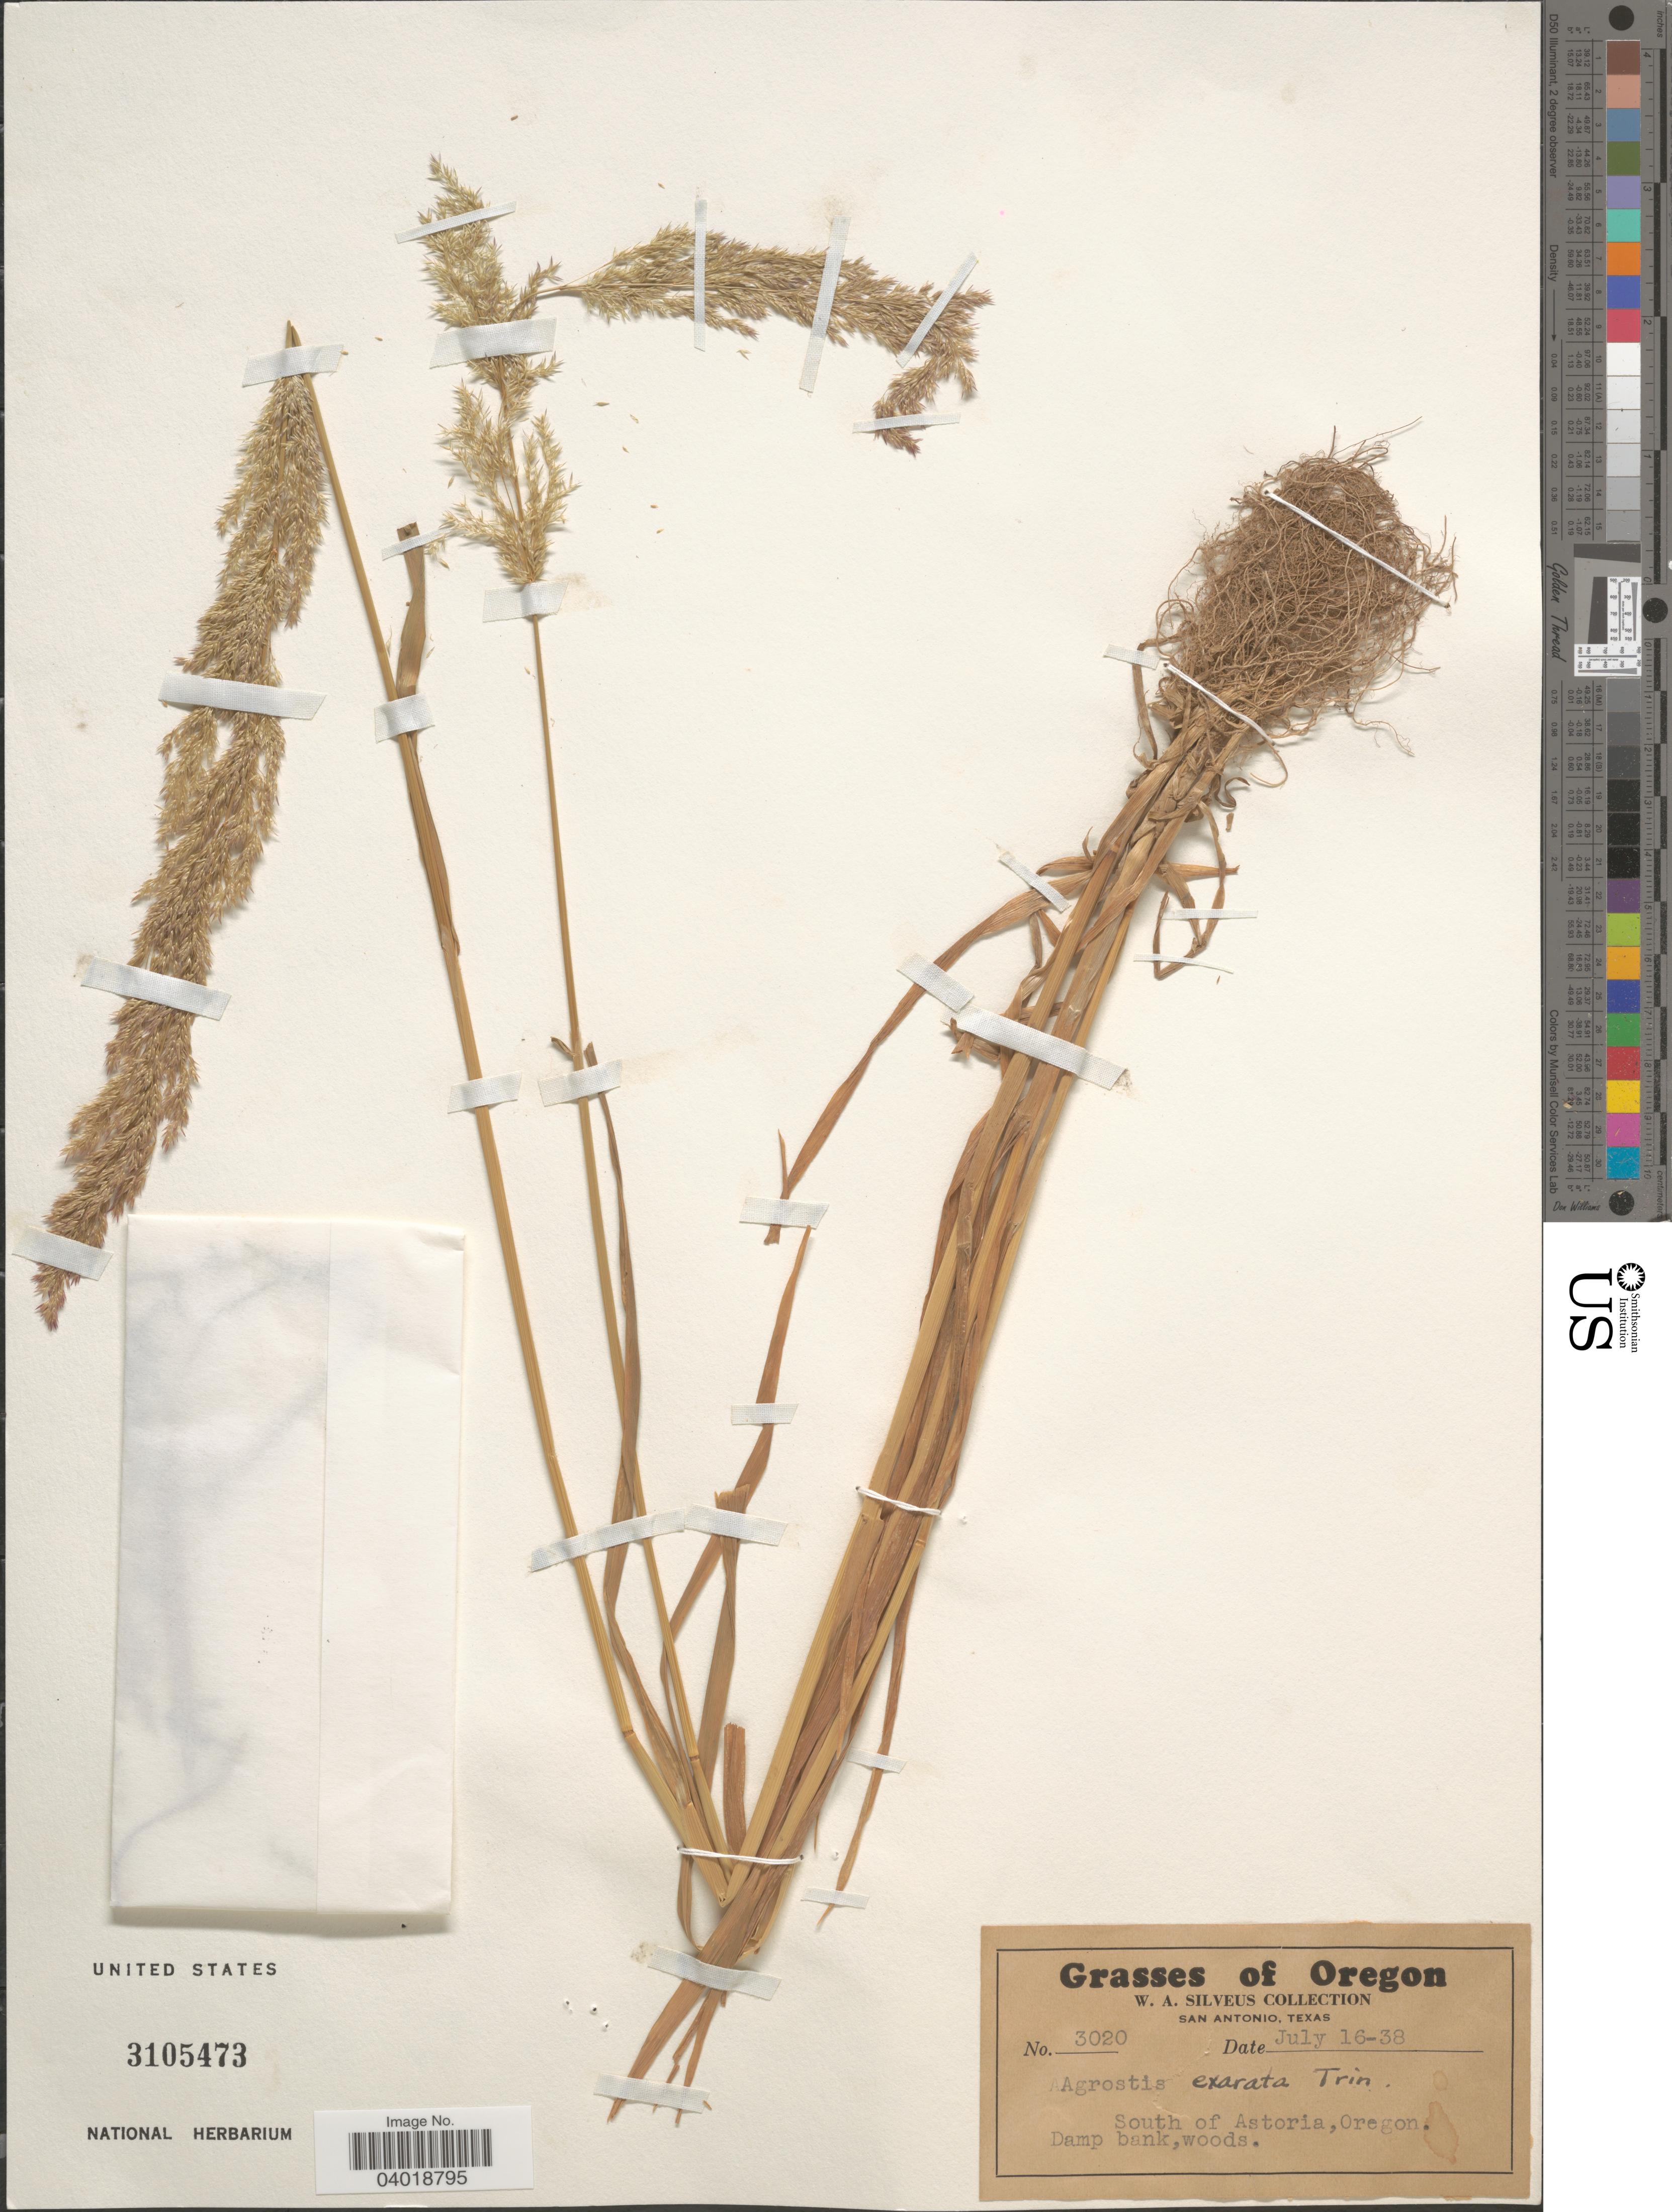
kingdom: Plantae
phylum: Tracheophyta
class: Liliopsida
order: Poales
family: Poaceae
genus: Agrostis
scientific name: Agrostis exarata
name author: Trin.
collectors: W. Silveus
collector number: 3020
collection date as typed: Transcribed d/m/y: 16/7/38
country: United States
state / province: Oregon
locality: South of Astoria.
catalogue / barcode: US 3105473